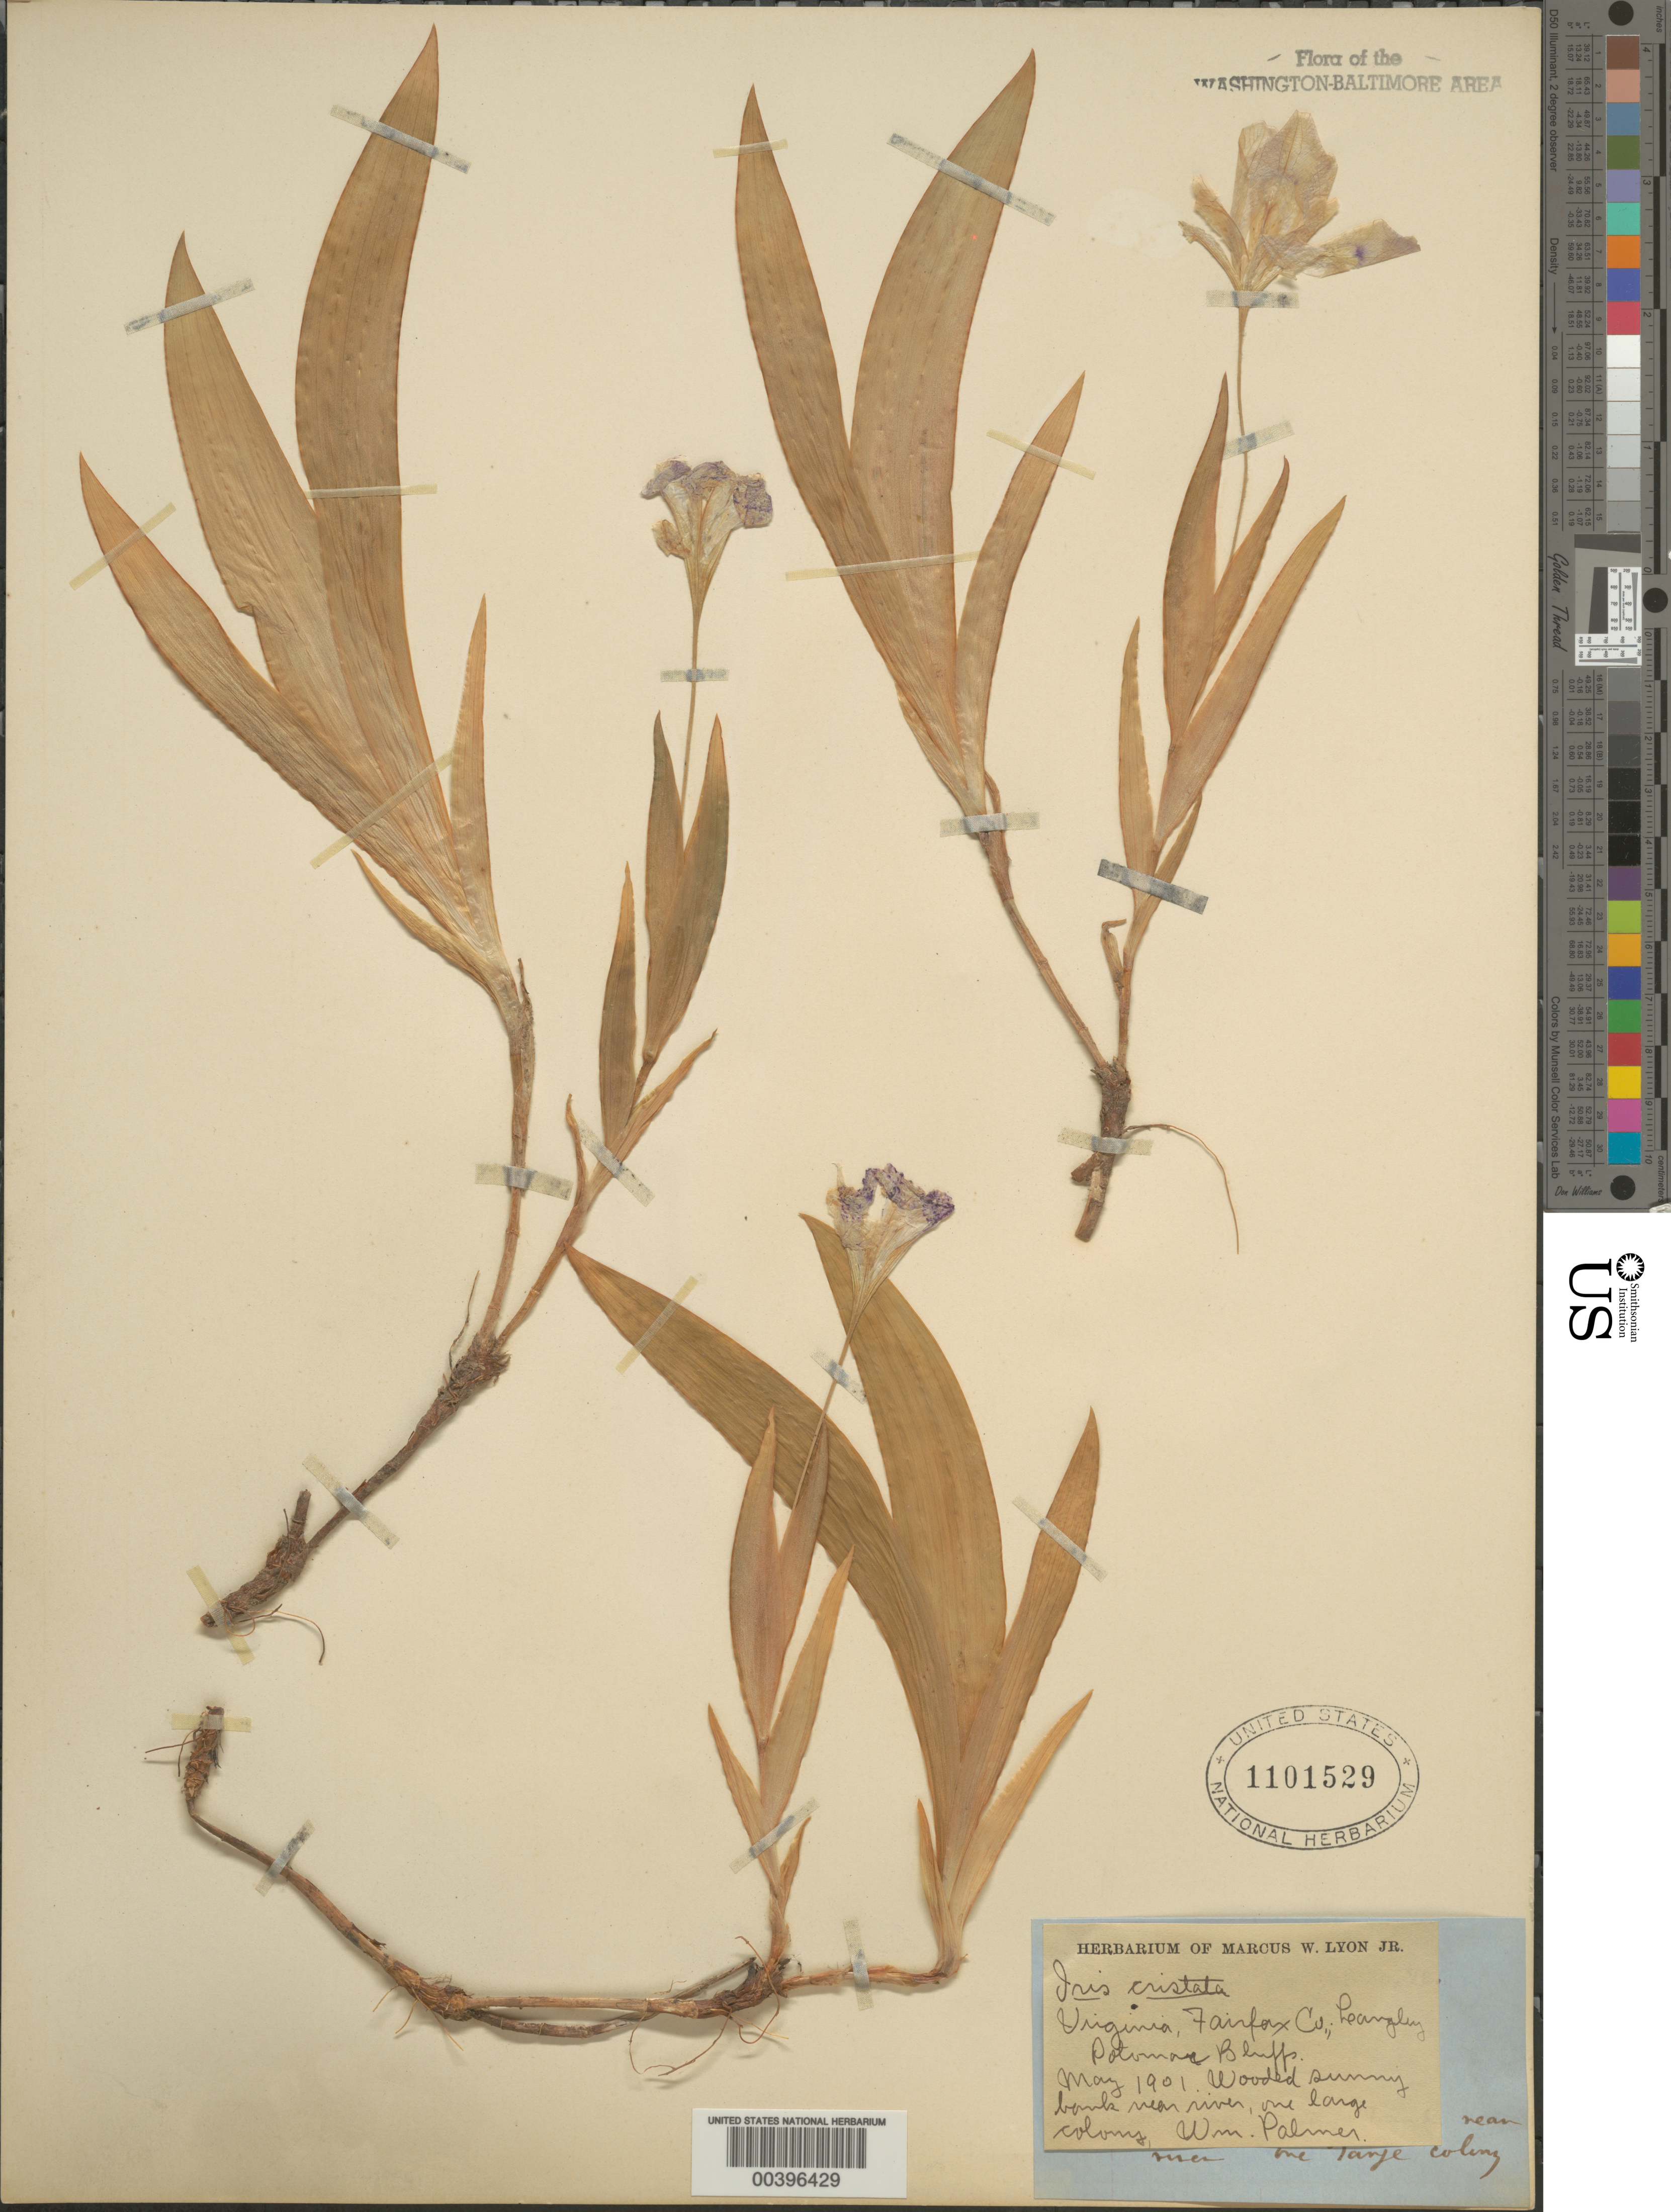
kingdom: Plantae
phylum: Tracheophyta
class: Liliopsida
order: Asparagales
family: Iridaceae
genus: Iris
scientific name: Iris cristata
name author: Aiton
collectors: W. Palmer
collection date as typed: May 1901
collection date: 1901-05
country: United States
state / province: Virginia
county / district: Fairfax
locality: Banks of the Potomac, Langley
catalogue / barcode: US 1101529